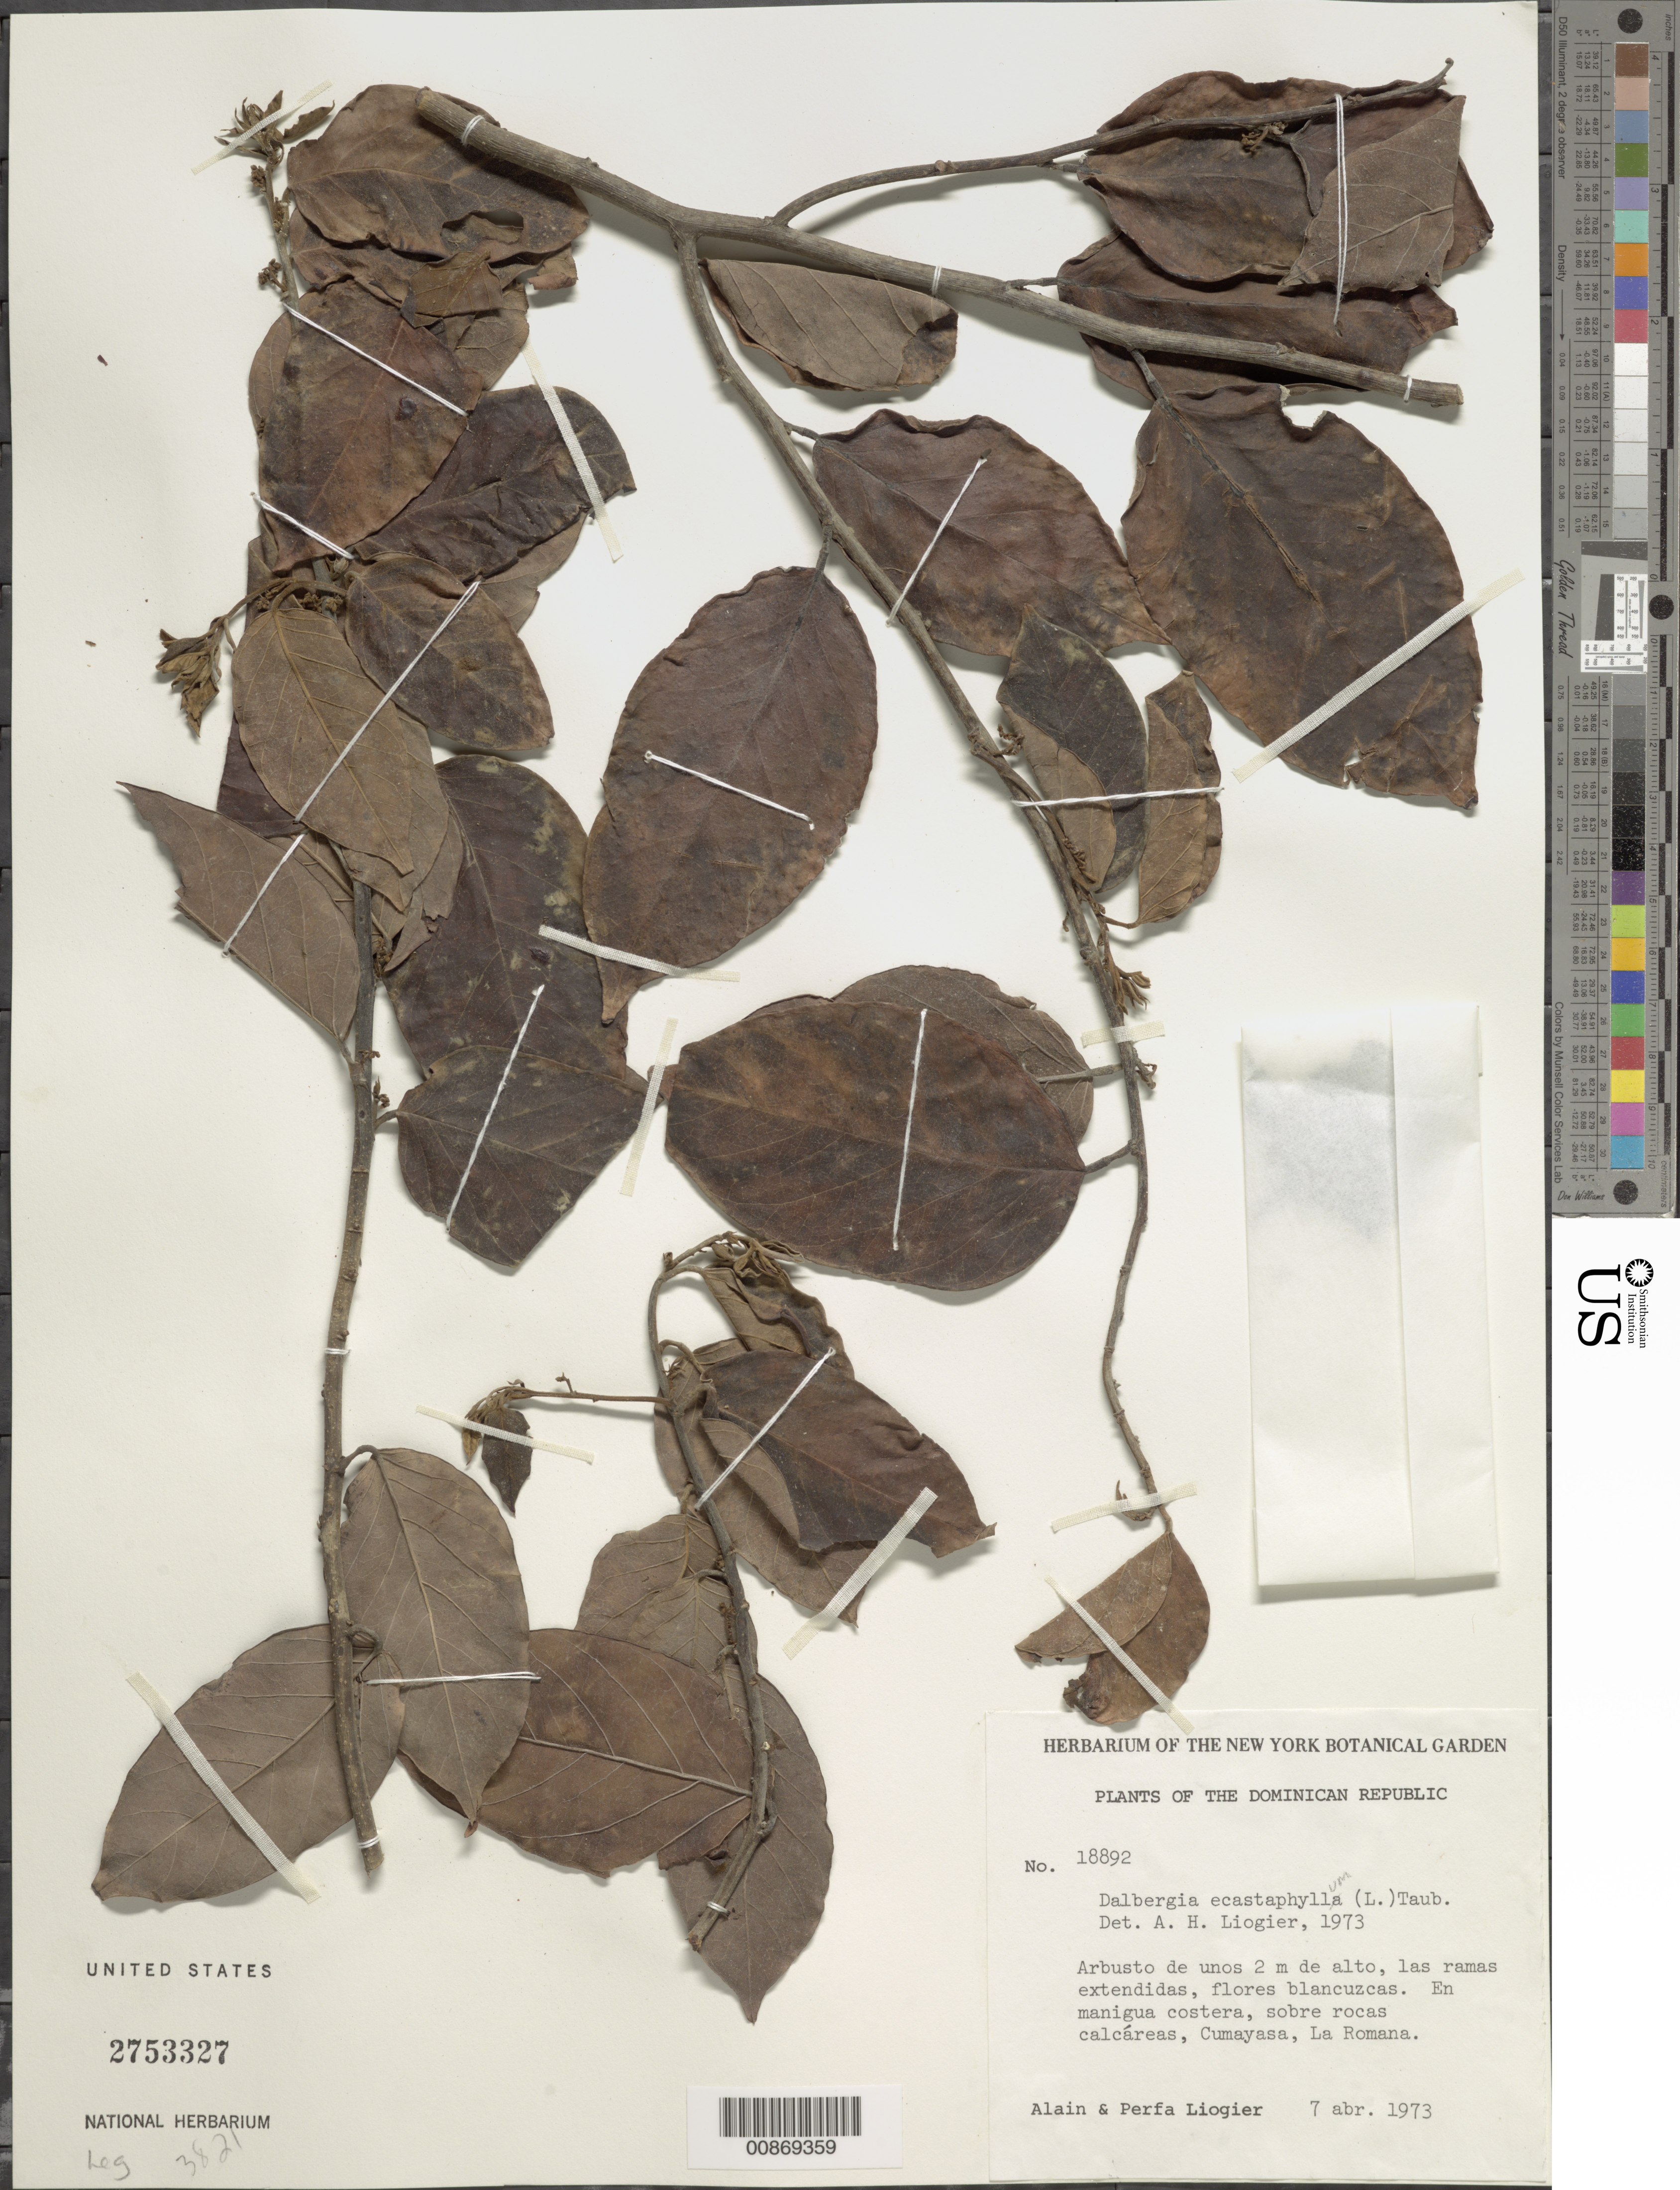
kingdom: Plantae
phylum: Tracheophyta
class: Magnoliopsida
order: Fabales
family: Fabaceae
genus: Dalbergia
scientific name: Dalbergia ecastaphyllum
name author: (L.) Taub.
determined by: Liogier, Alain H.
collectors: A. H. Liogier & M. P. Liogier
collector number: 18892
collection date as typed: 07 Apr 1973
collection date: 1973-04-07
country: Dominican Republic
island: Hispaniola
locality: Cumayasa, La Romana.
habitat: En manigua costera, sobre rocas calcáreas.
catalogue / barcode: US 2753327